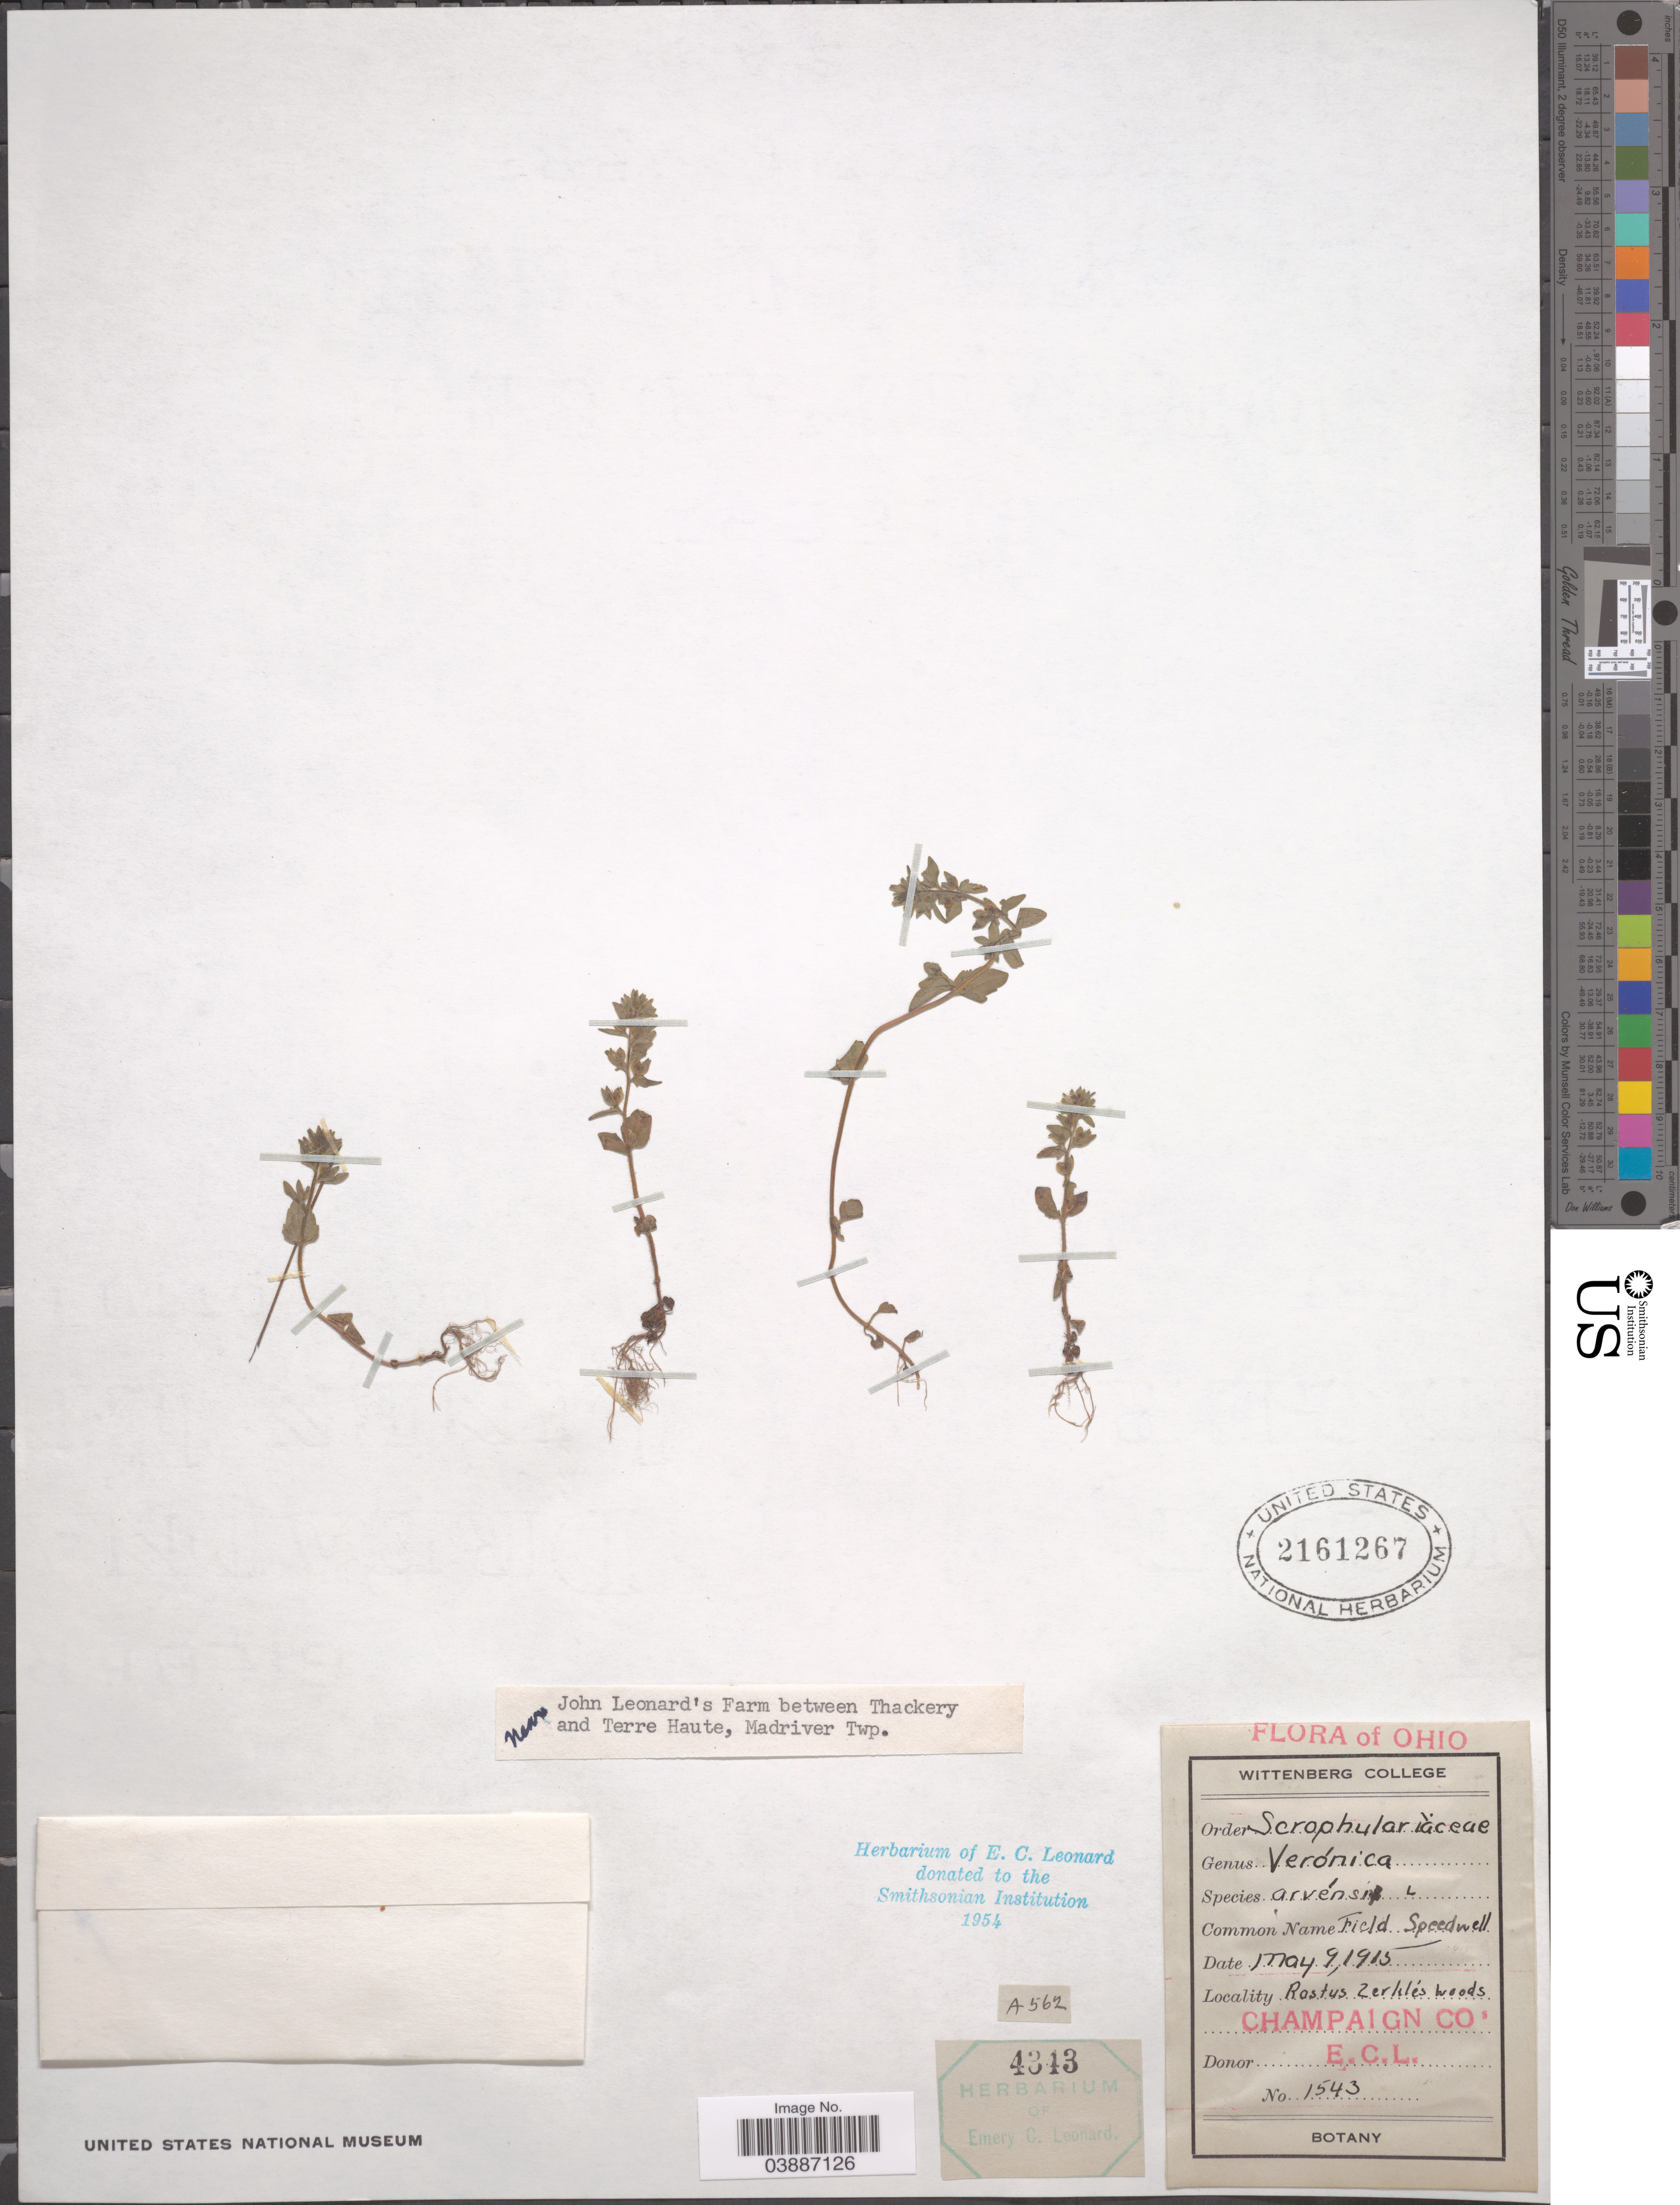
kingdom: Plantae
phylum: Tracheophyta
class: Magnoliopsida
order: Lamiales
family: Plantaginaceae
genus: Veronica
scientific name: Veronica arvensis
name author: L.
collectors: E. C. Leonard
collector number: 1543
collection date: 1915-05-09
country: United States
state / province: Ohio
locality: Champaign Co. Near John Leonard's Farm between Thackery and Terre Haute, Madriver Twp.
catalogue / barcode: US 2161267